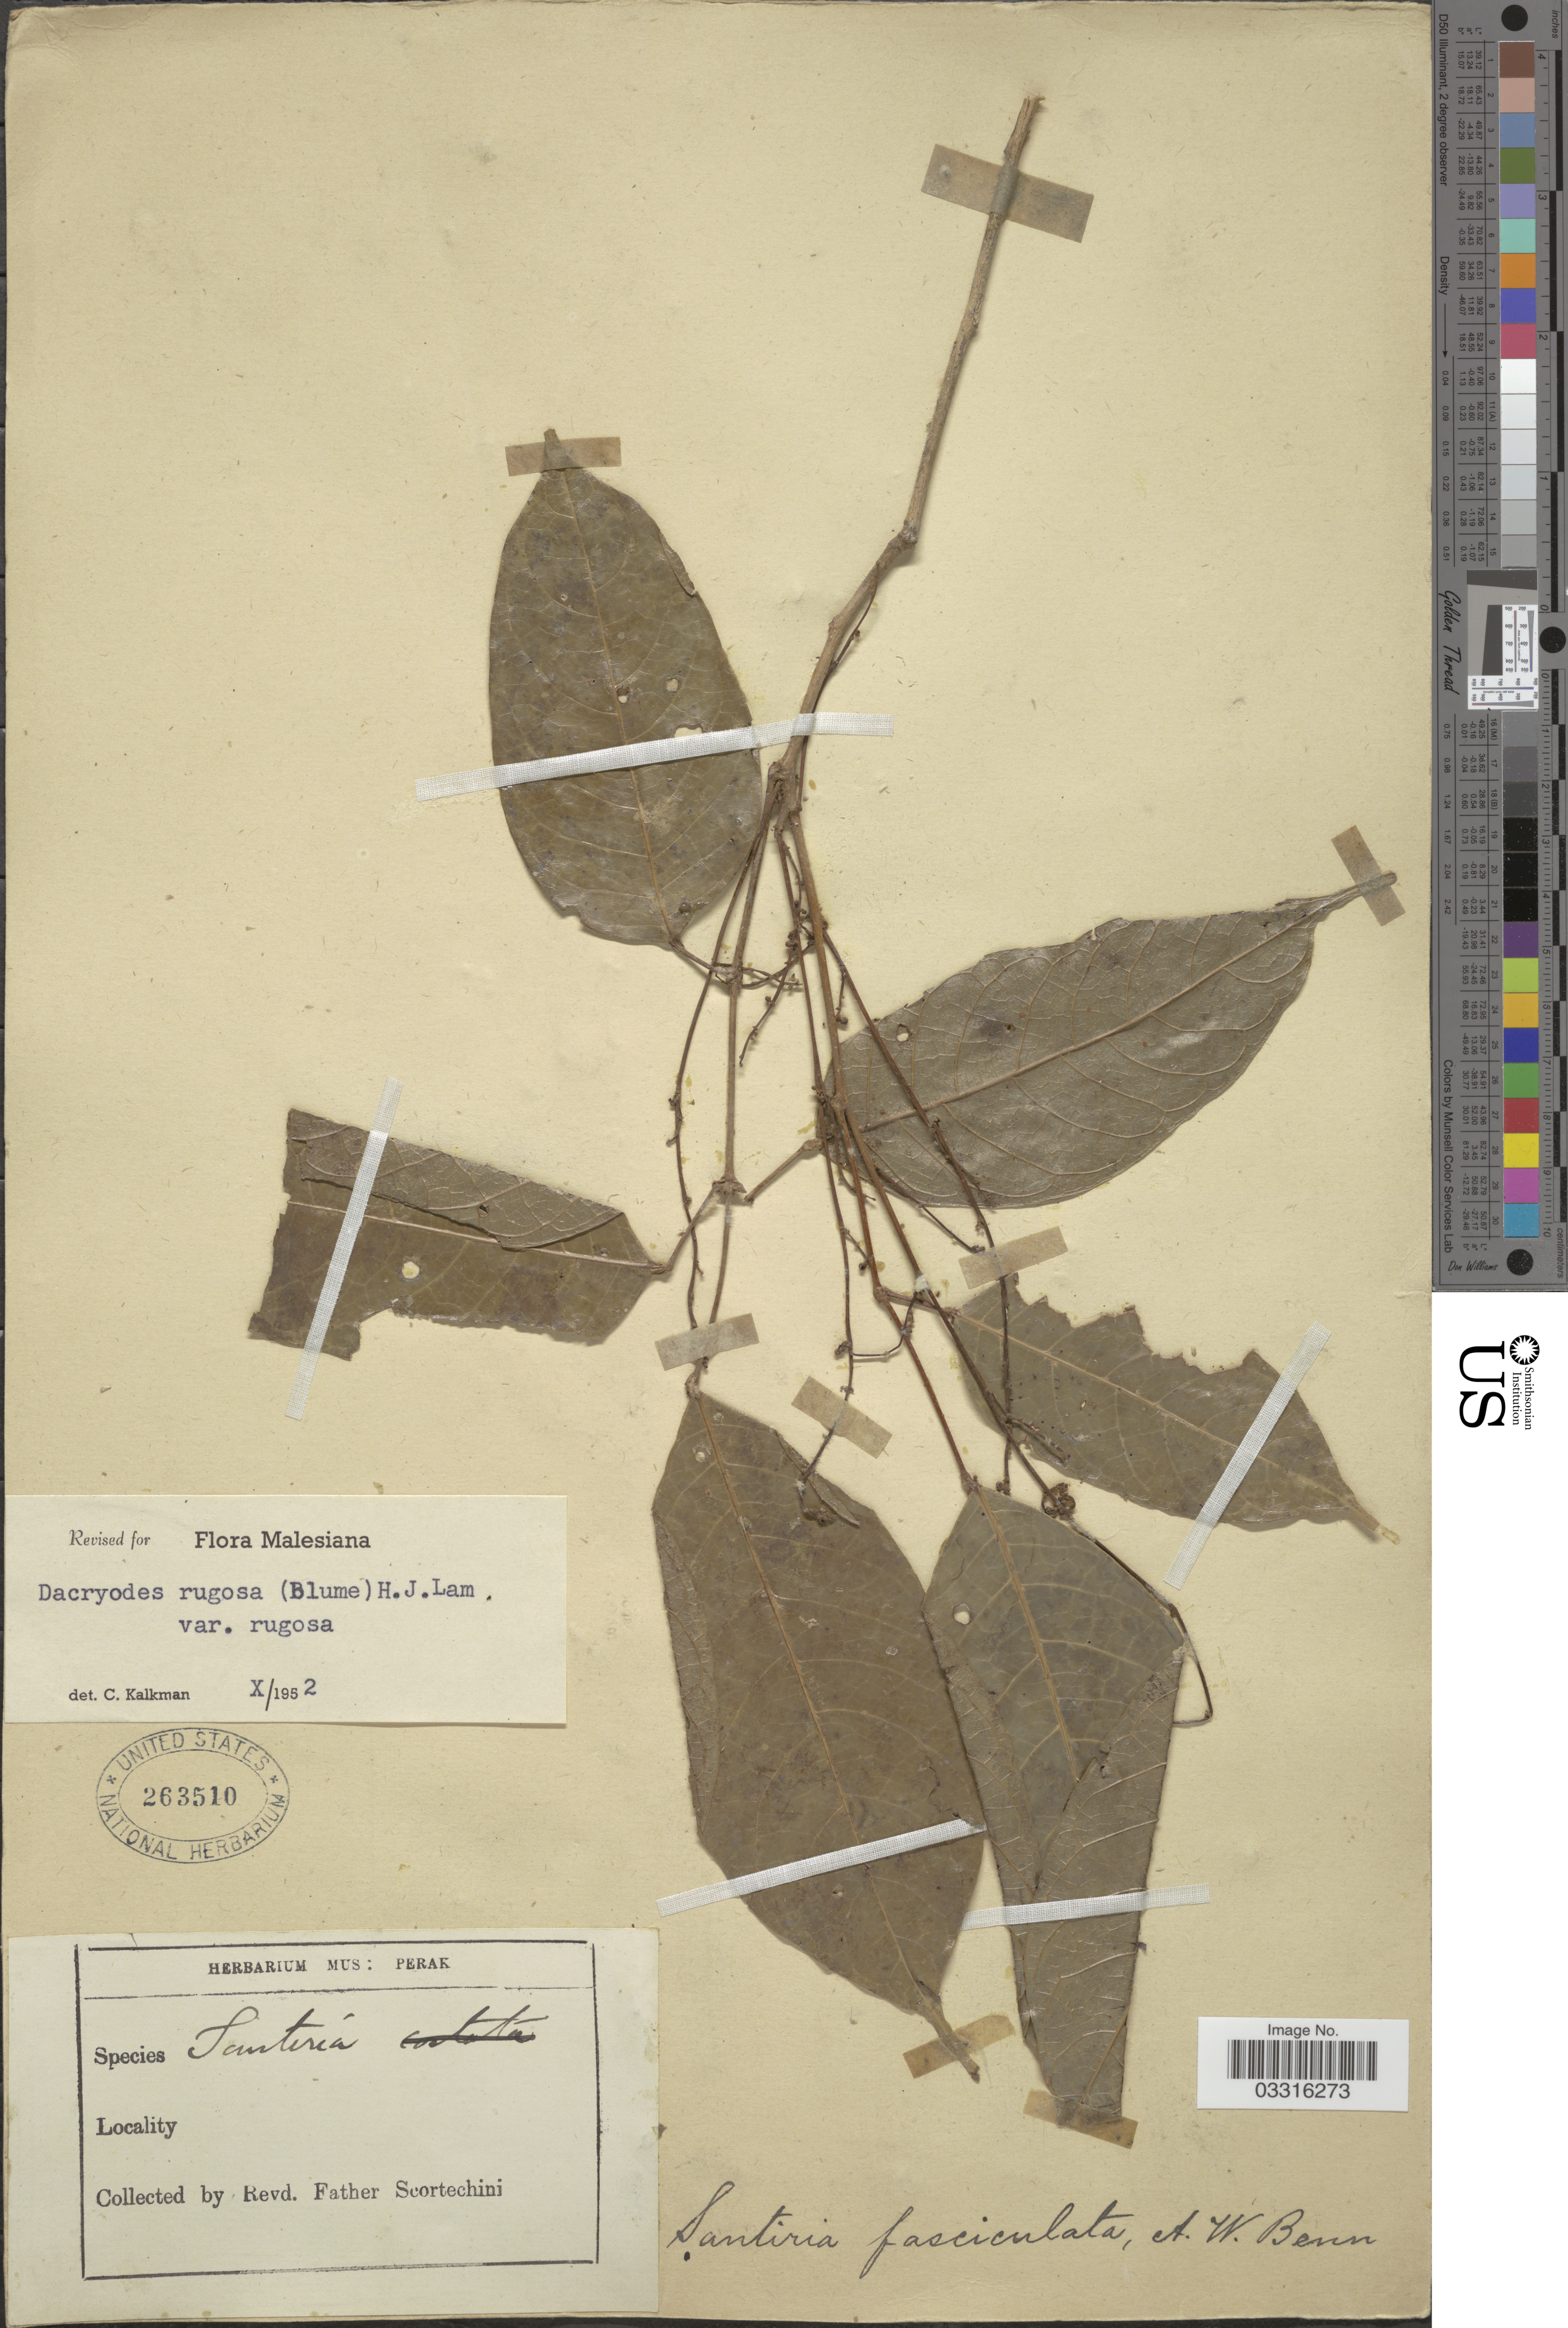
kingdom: Plantae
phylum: Tracheophyta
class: Magnoliopsida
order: Sapindales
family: Burseraceae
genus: Dacryodes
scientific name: Dacryodes rugosa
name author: (Blume) H.J. Lam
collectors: Fr. Scortechini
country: Malaysia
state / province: Perak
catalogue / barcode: US 263510